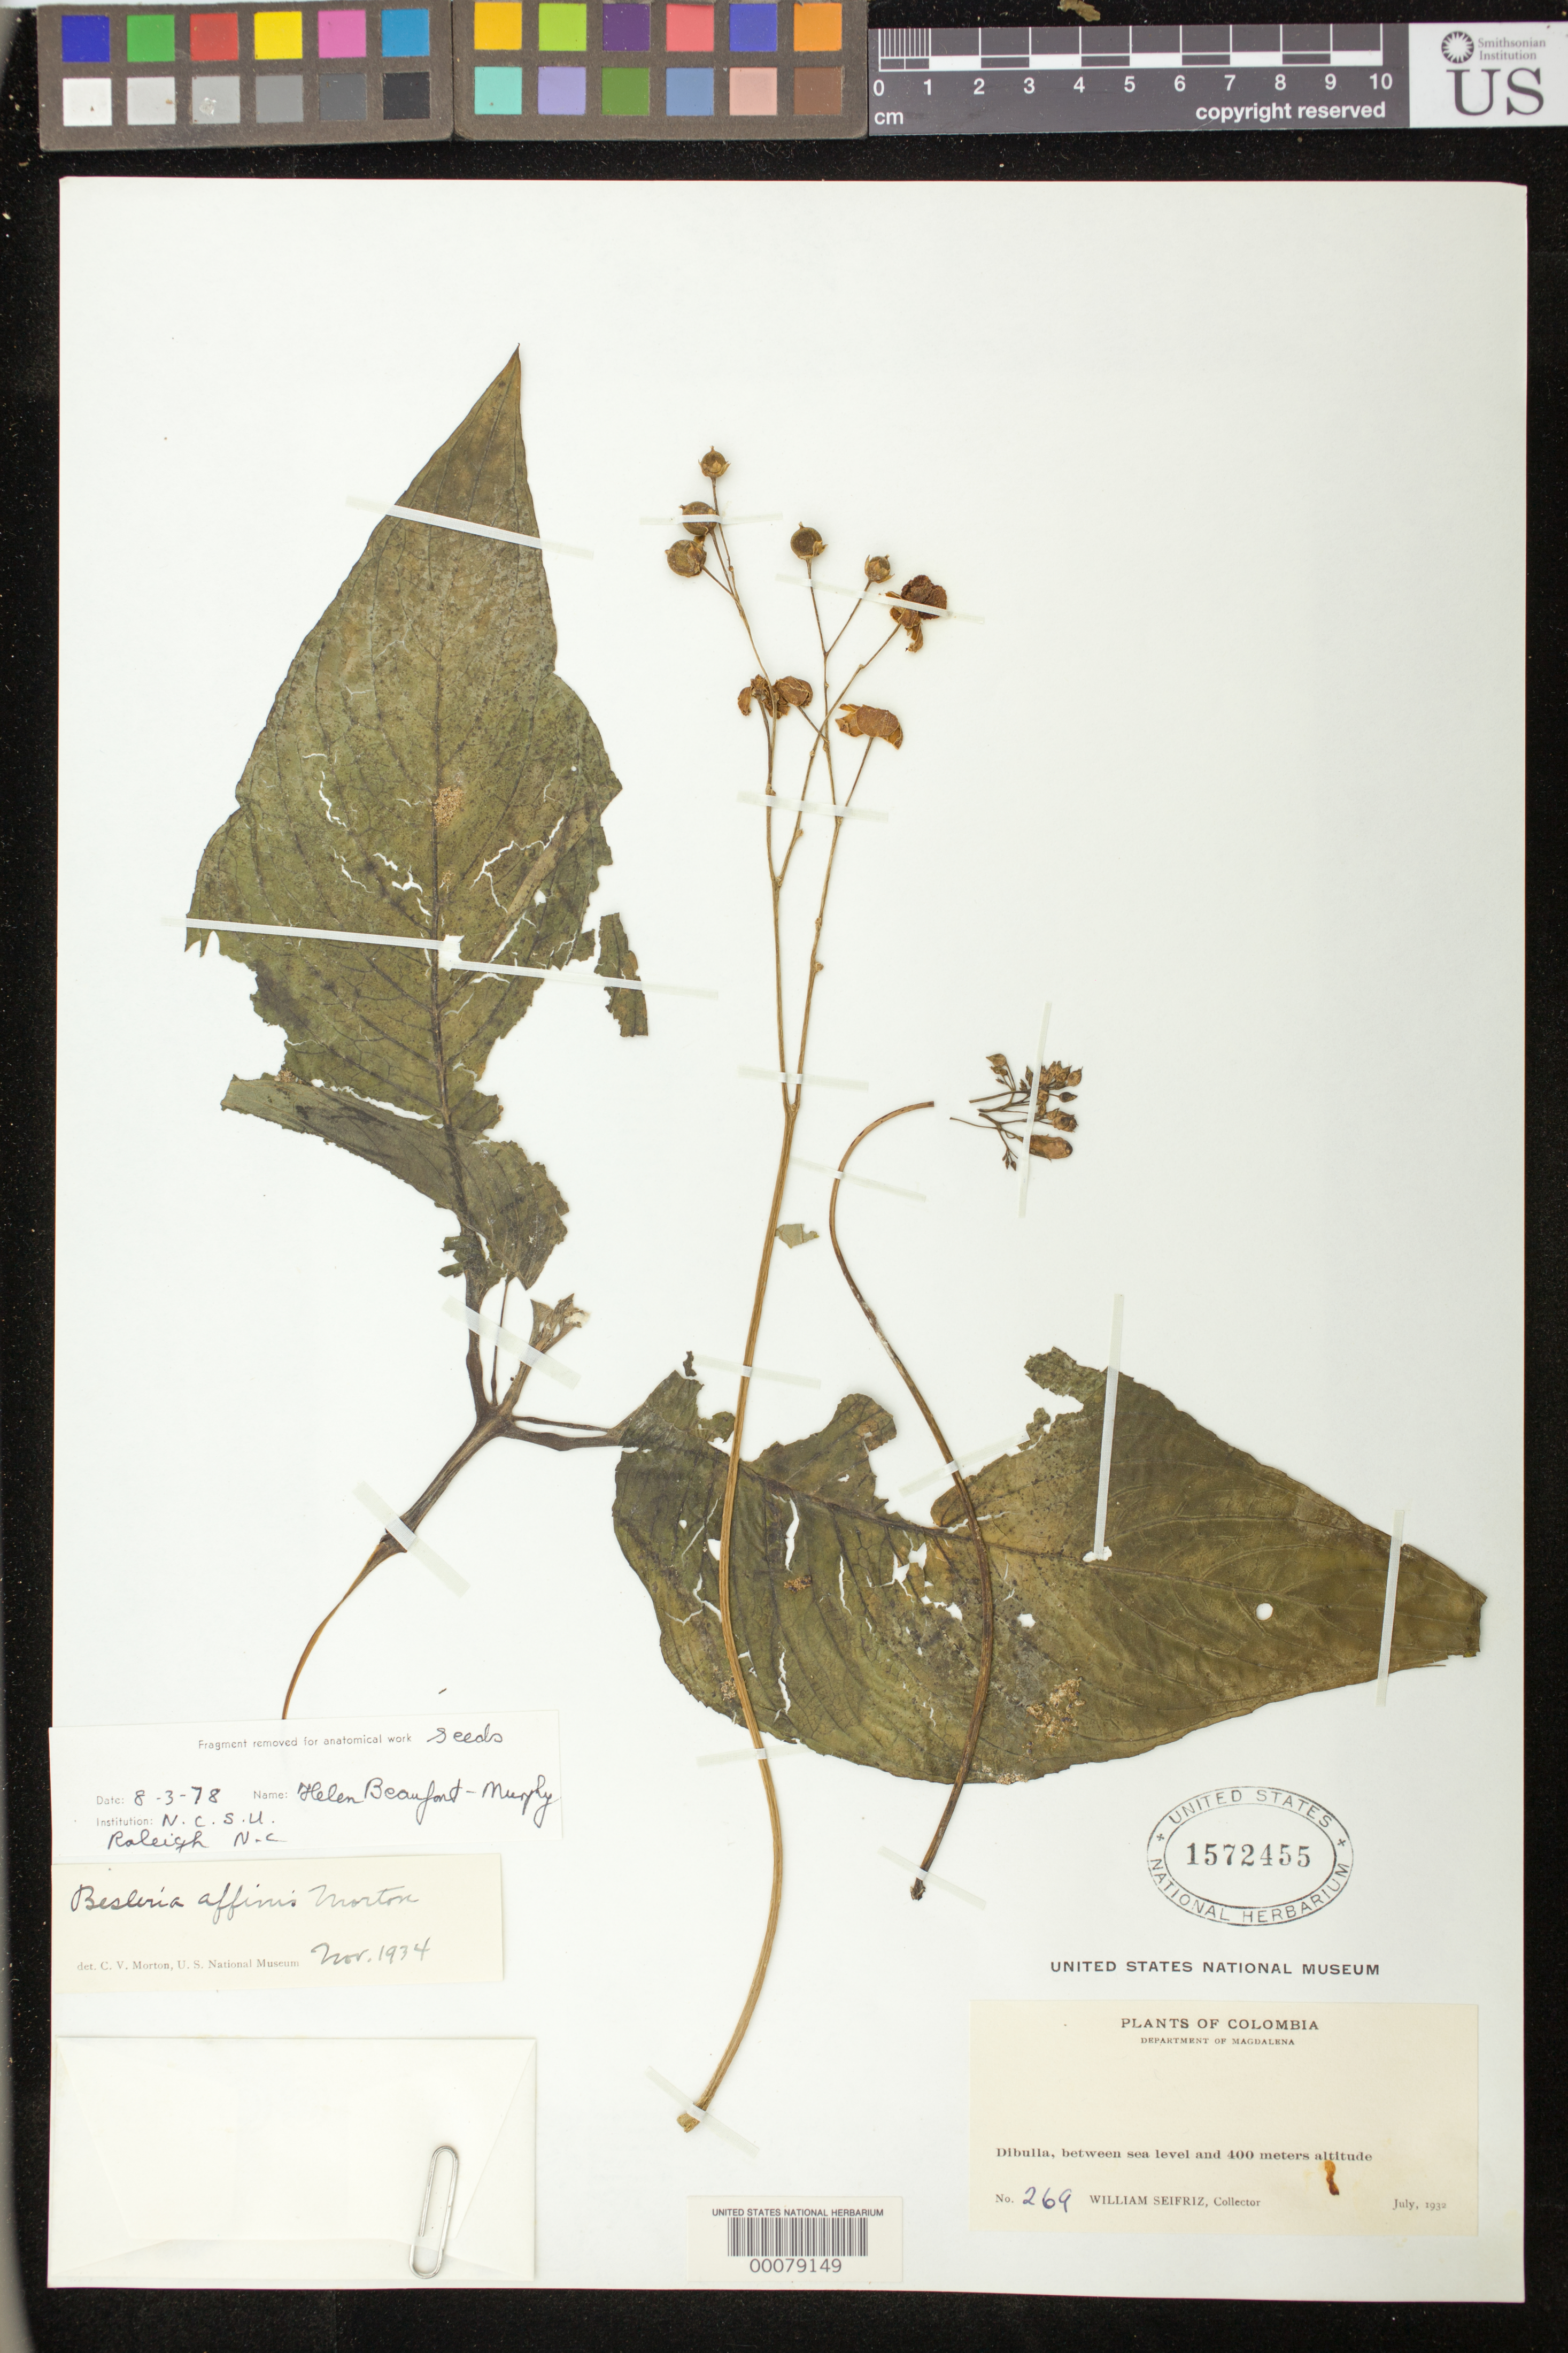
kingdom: Plantae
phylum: Tracheophyta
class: Magnoliopsida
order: Lamiales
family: Gesneriaceae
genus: Besleria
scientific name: Besleria affinis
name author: C.V. Morton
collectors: W. Seifriz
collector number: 269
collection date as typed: Jul 1932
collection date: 1932-07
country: Colombia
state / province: Magdalena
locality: Dibulla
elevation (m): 0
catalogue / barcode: US 1572455